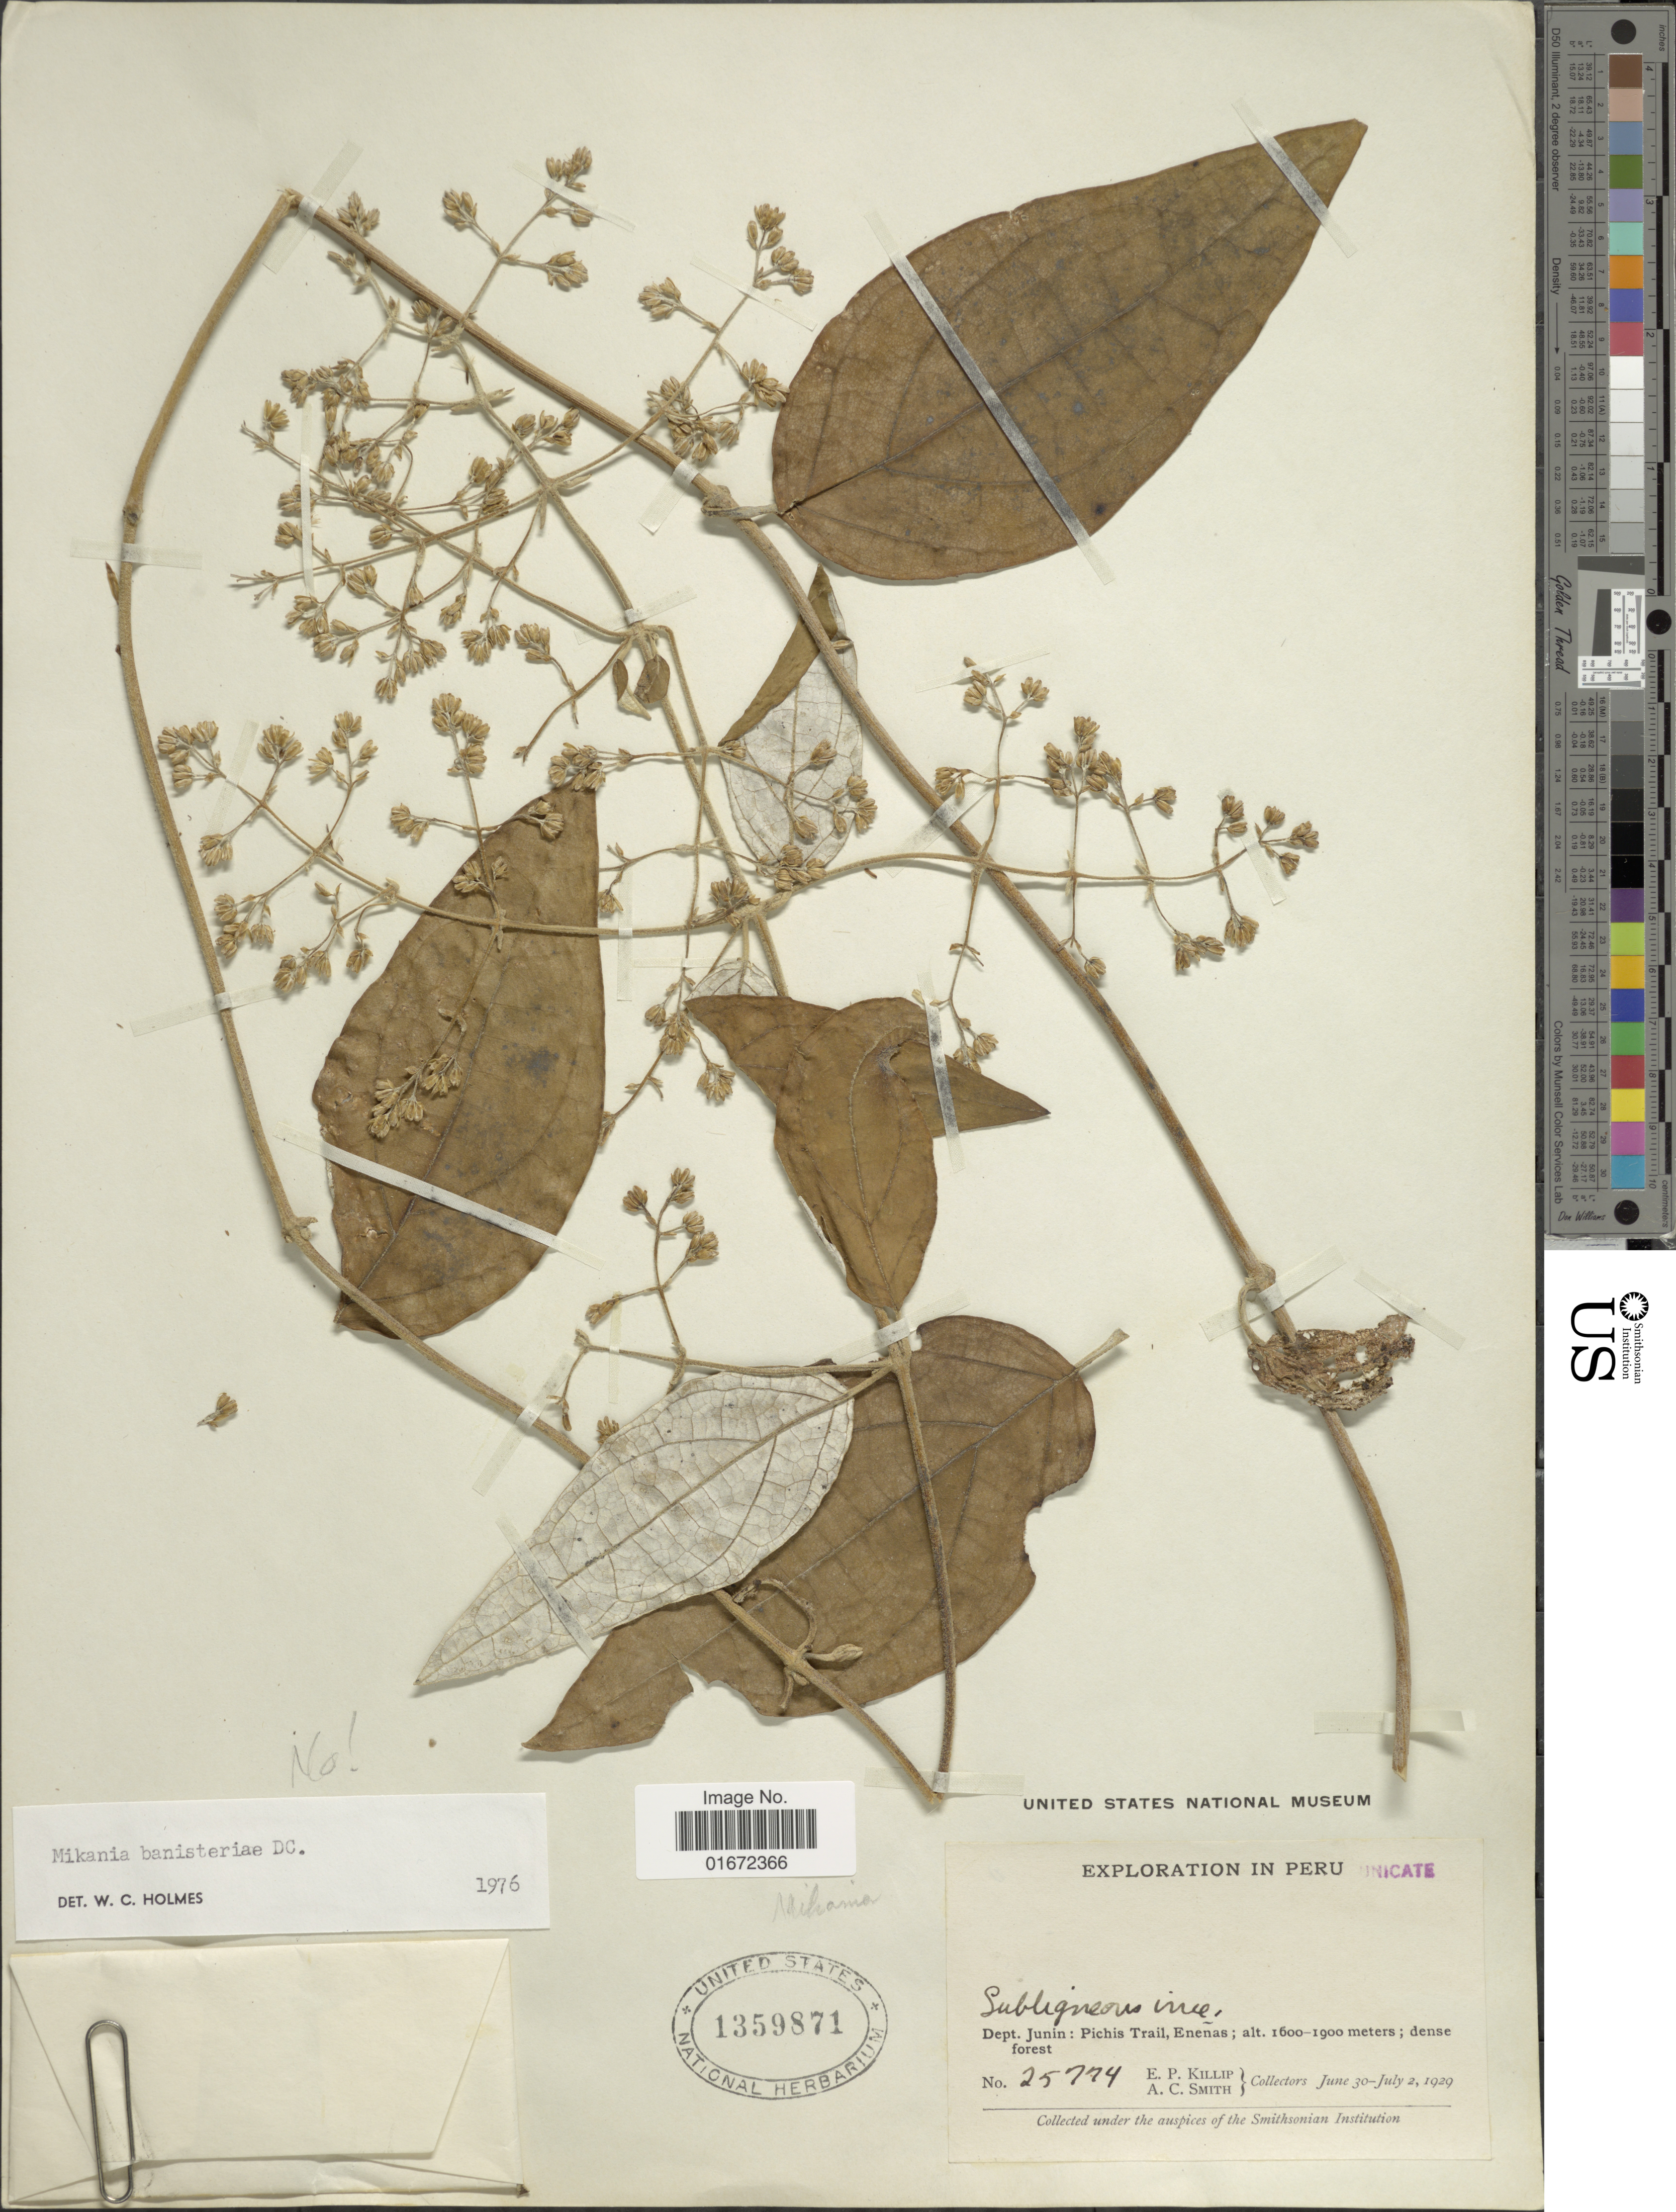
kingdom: Plantae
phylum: Tracheophyta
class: Magnoliopsida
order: Asterales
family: Asteraceae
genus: Mikania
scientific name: Mikania juninensis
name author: W.C. Holmes & McDaniel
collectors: E. P. Killip & A. C. Smith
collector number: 25774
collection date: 1929-06-30/1929-07-02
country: Peru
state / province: Junín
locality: Dept. Junin: Pichis Trail, Eneñas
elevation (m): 1600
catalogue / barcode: US 1359871